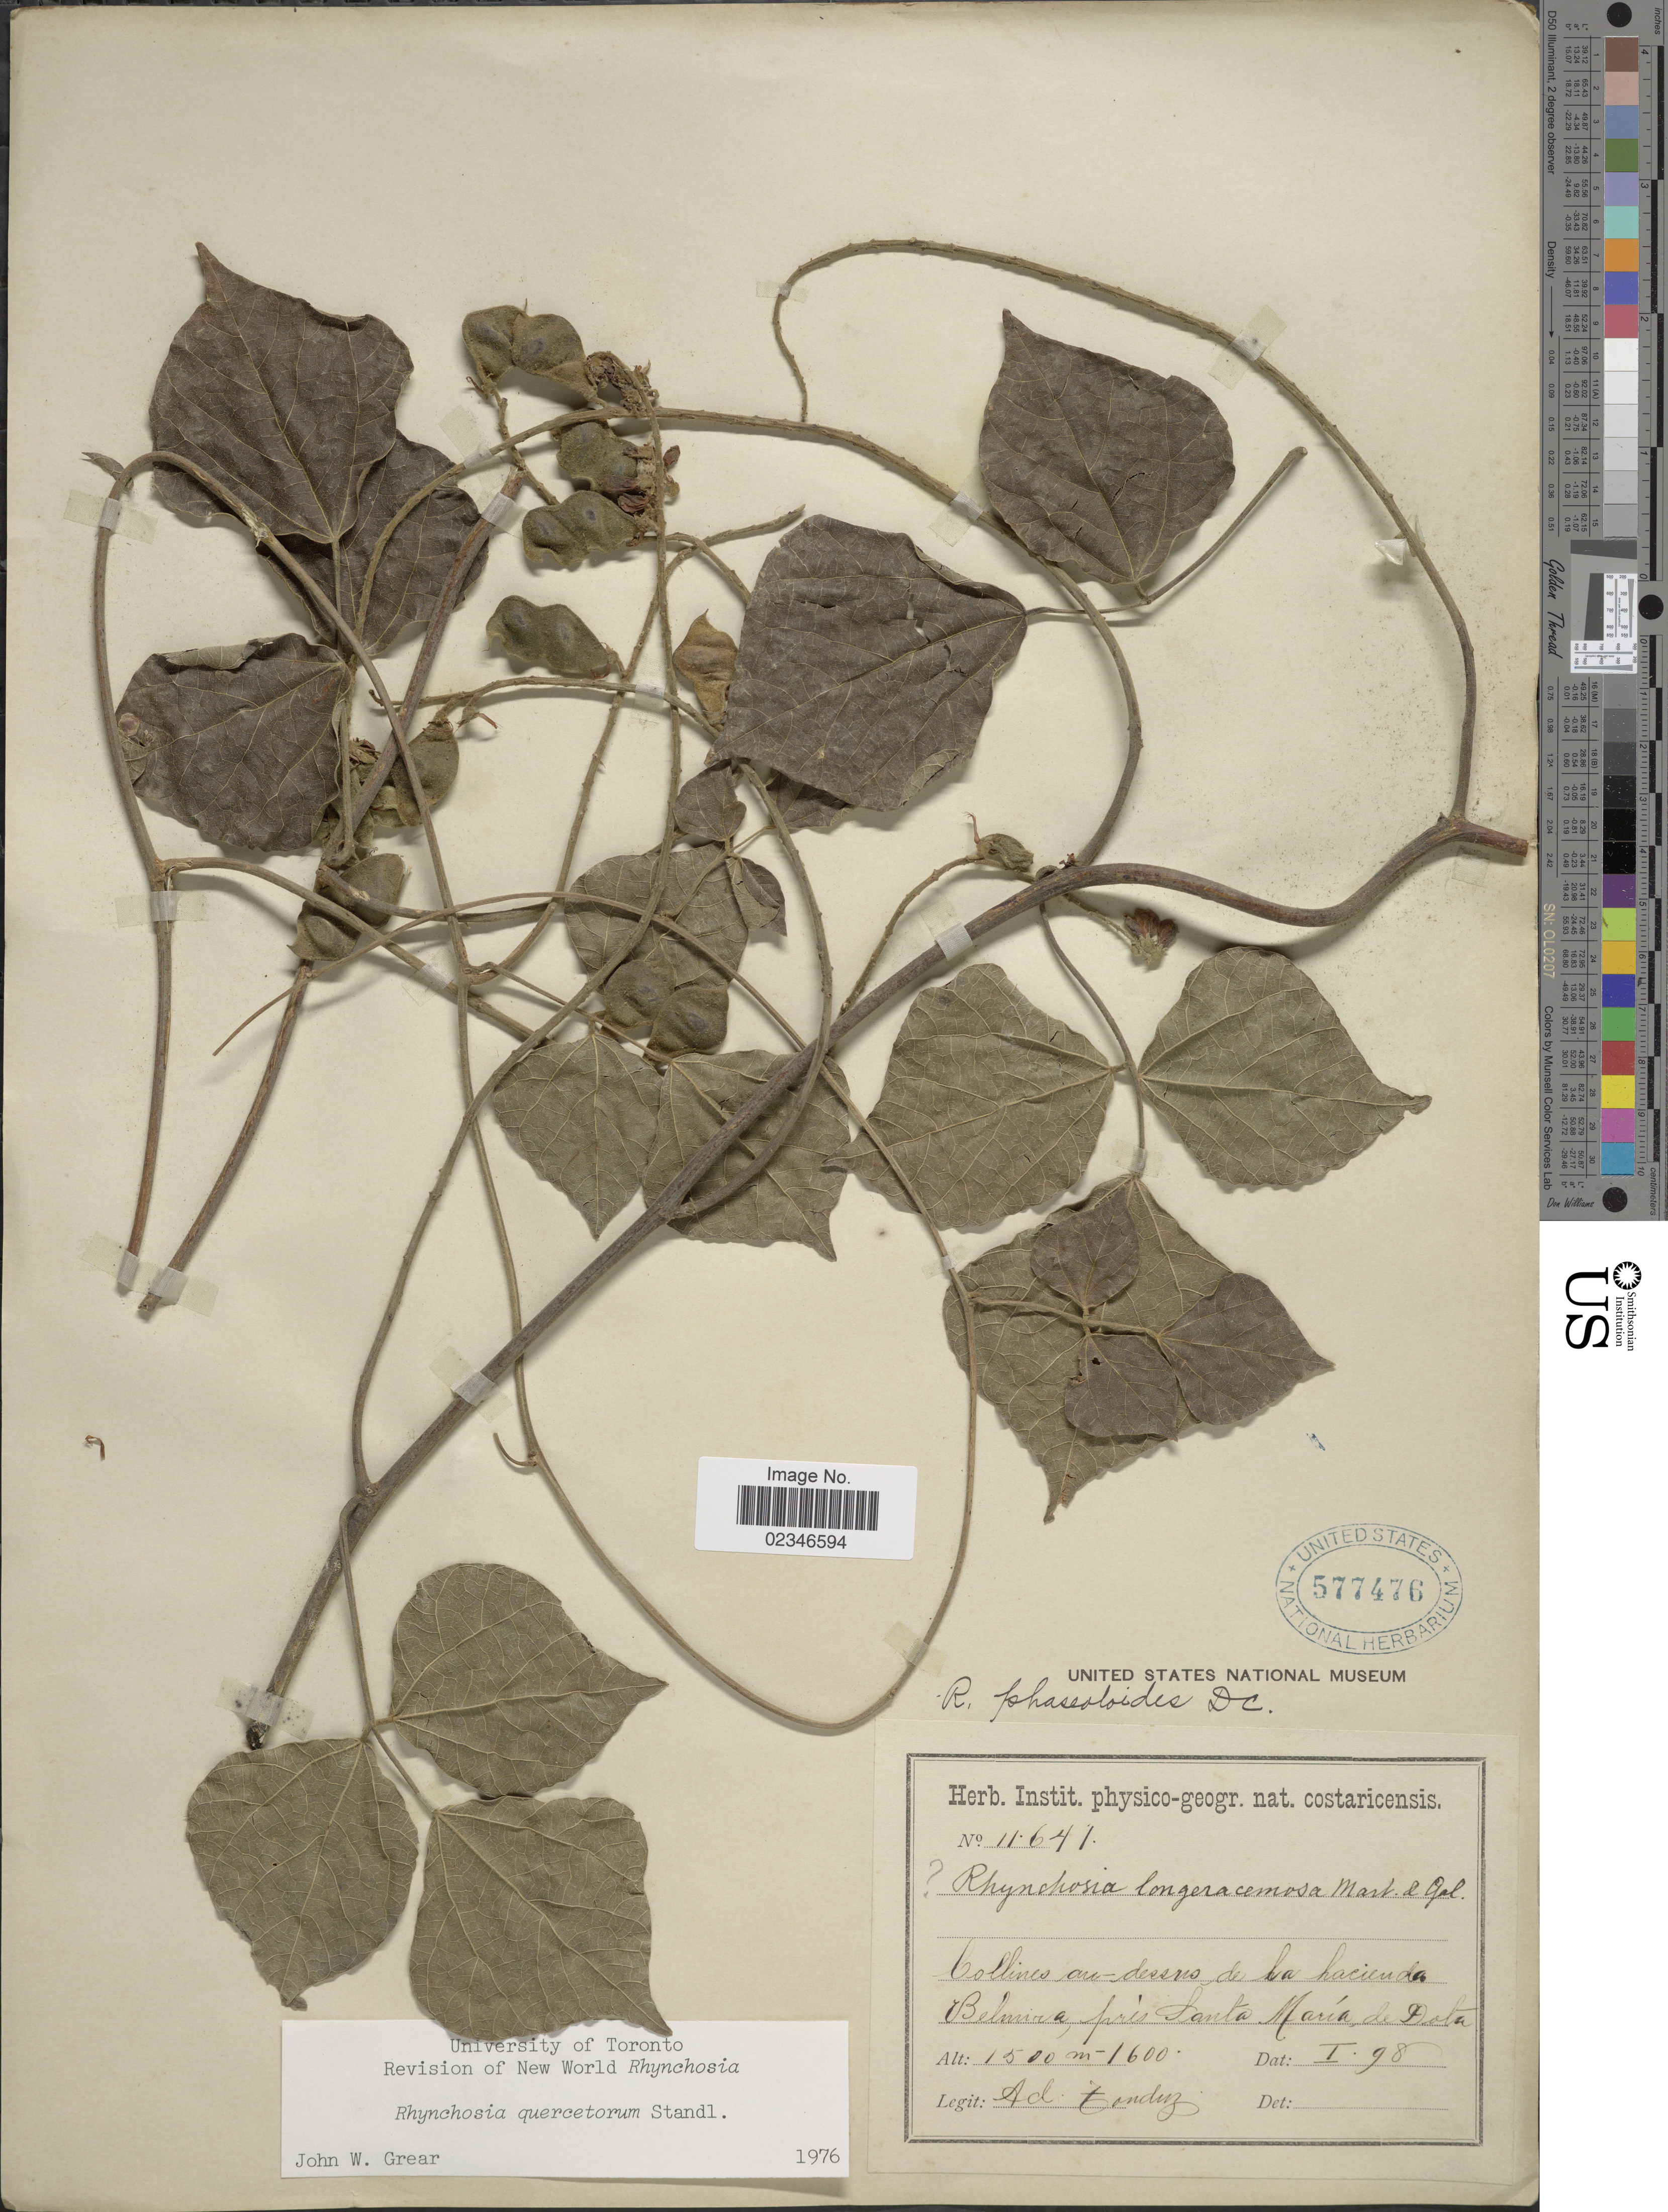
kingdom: Plantae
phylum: Tracheophyta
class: Magnoliopsida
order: Fabales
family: Fabaceae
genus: Rhynchosia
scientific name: Rhynchosia quercetorum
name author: Standl.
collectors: A. Tonduz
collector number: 11641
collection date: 1898-01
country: Costa Rica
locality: Collines au dessus de la hacienda Belmira, pres Santa Maria de Dota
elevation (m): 1500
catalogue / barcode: US 577476